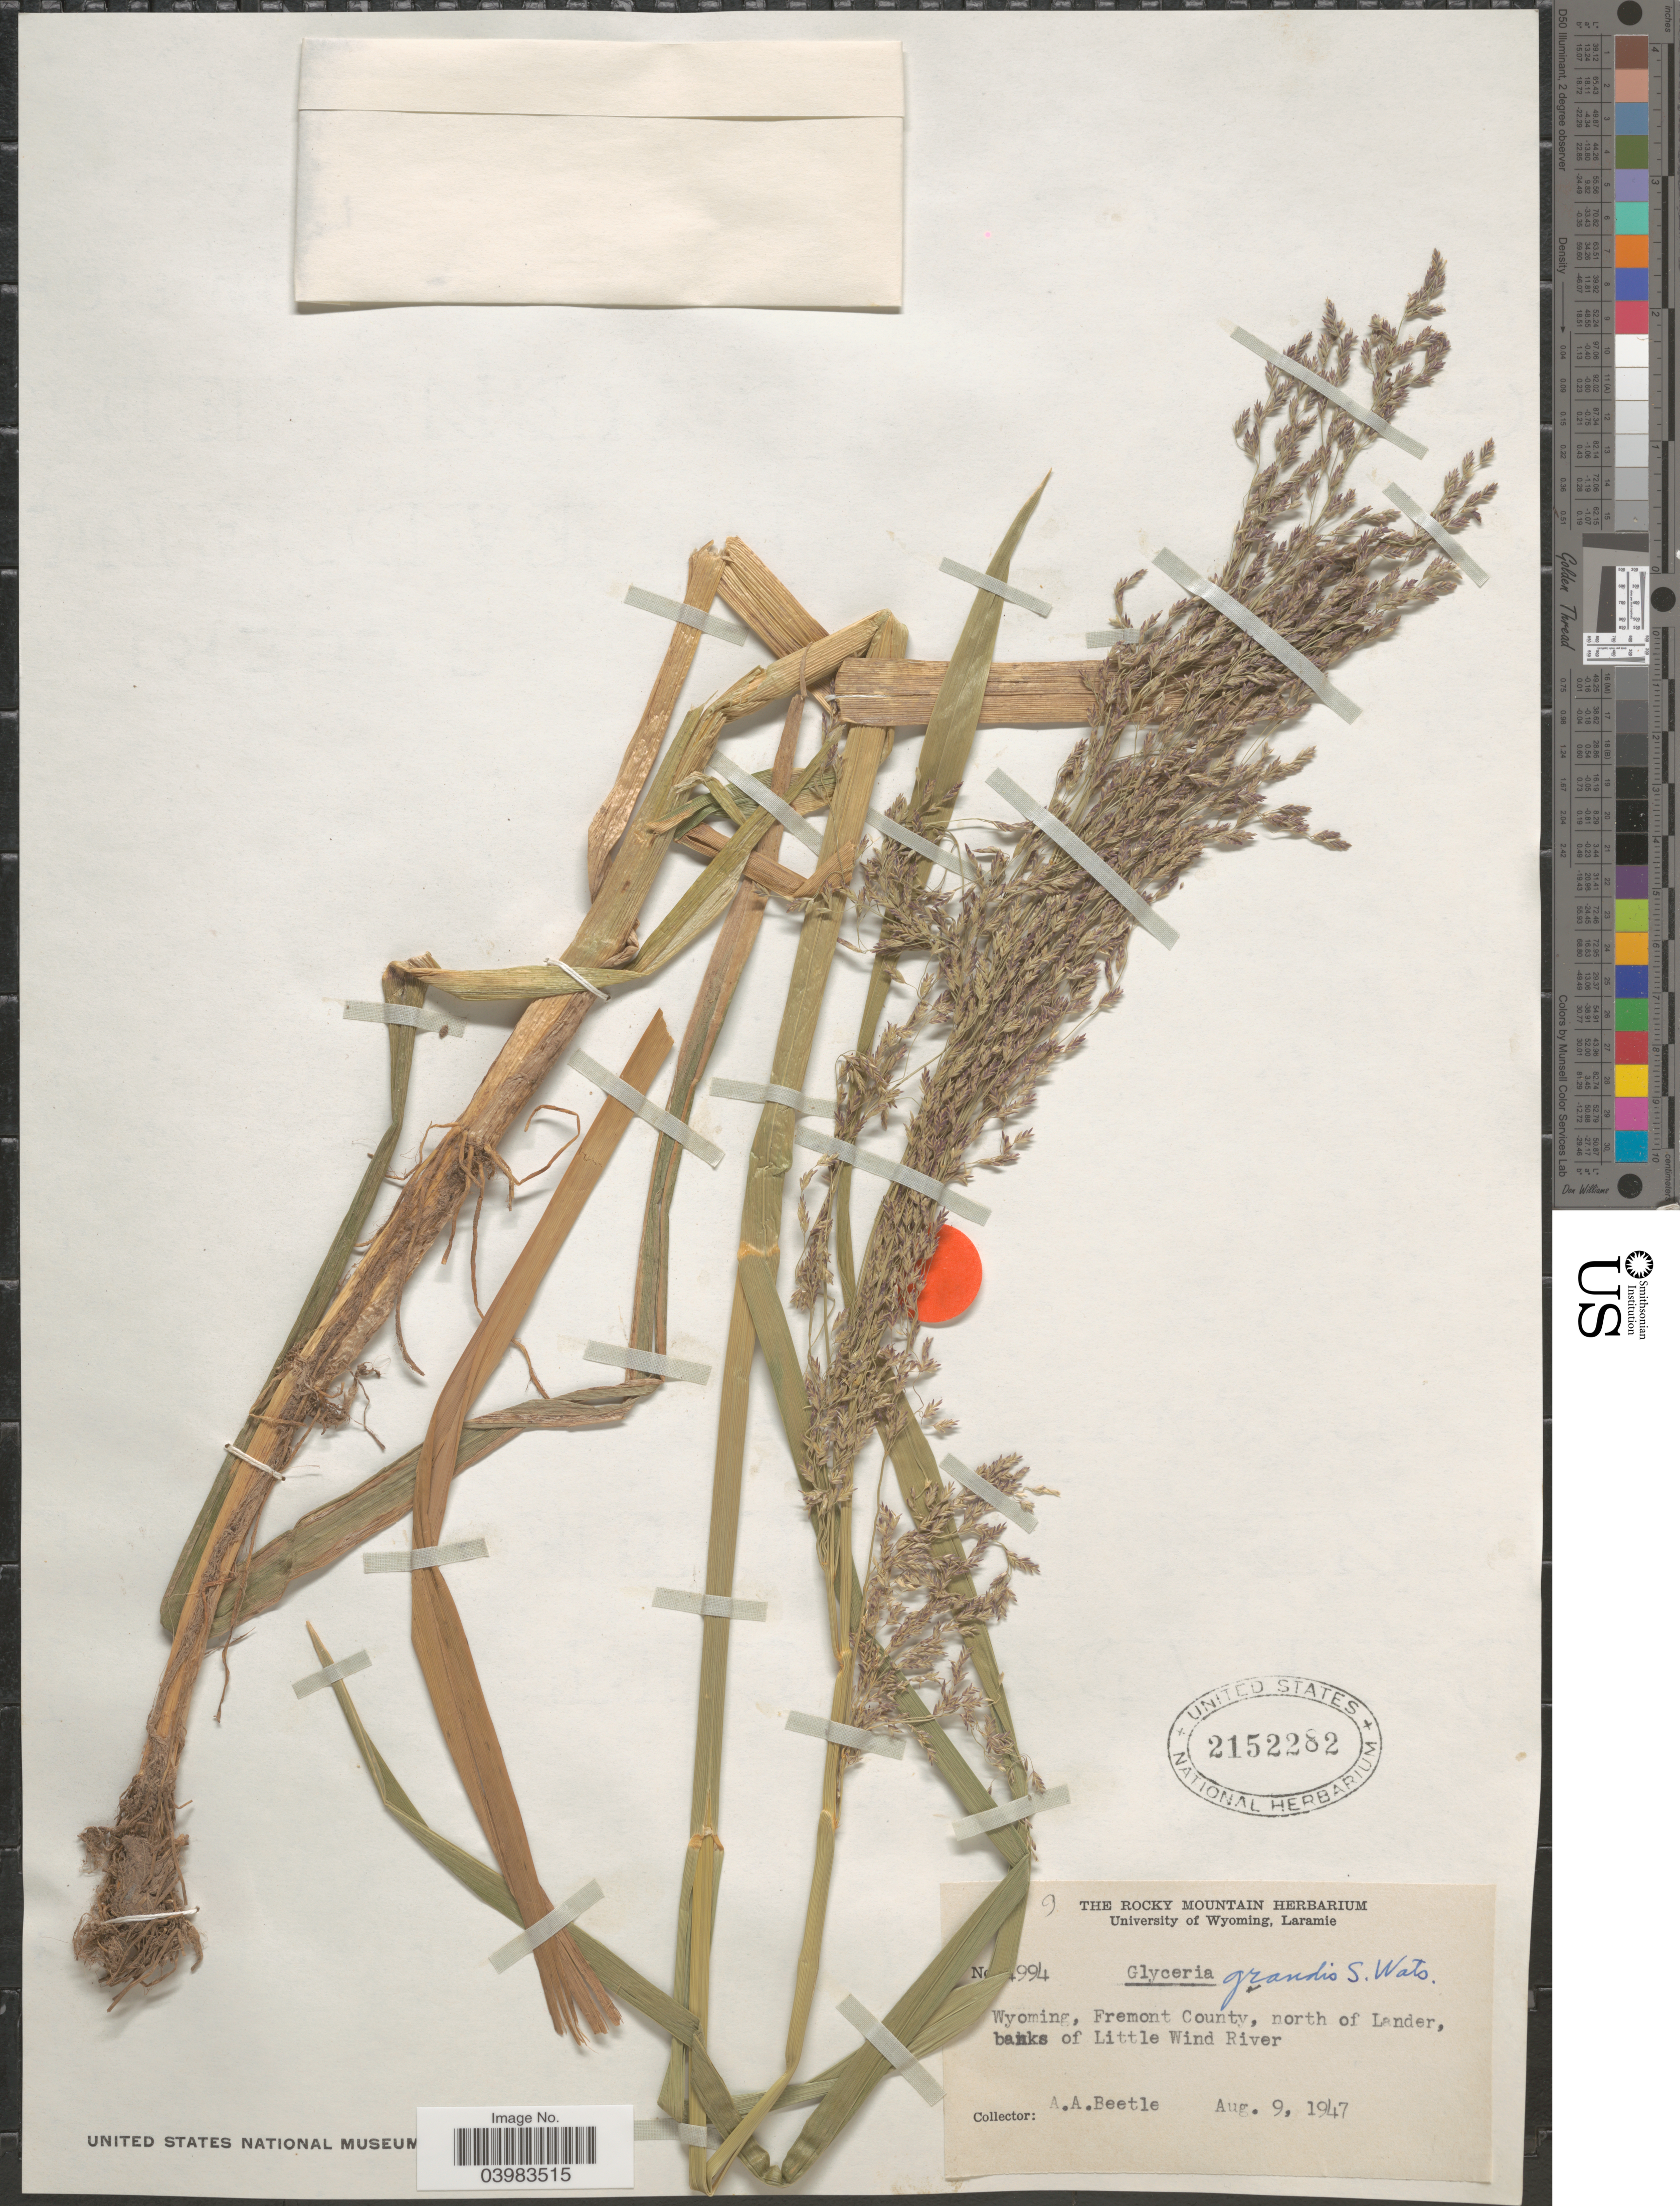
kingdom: Plantae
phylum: Tracheophyta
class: Liliopsida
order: Poales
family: Poaceae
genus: Glyceria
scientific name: Glyceria grandis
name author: S. Watson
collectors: A. A. Beetle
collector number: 4994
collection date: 1947-08-09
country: United States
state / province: Wyoming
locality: Fremont County, north of Lander, banks of Little Wind River.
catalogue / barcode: US 2152282